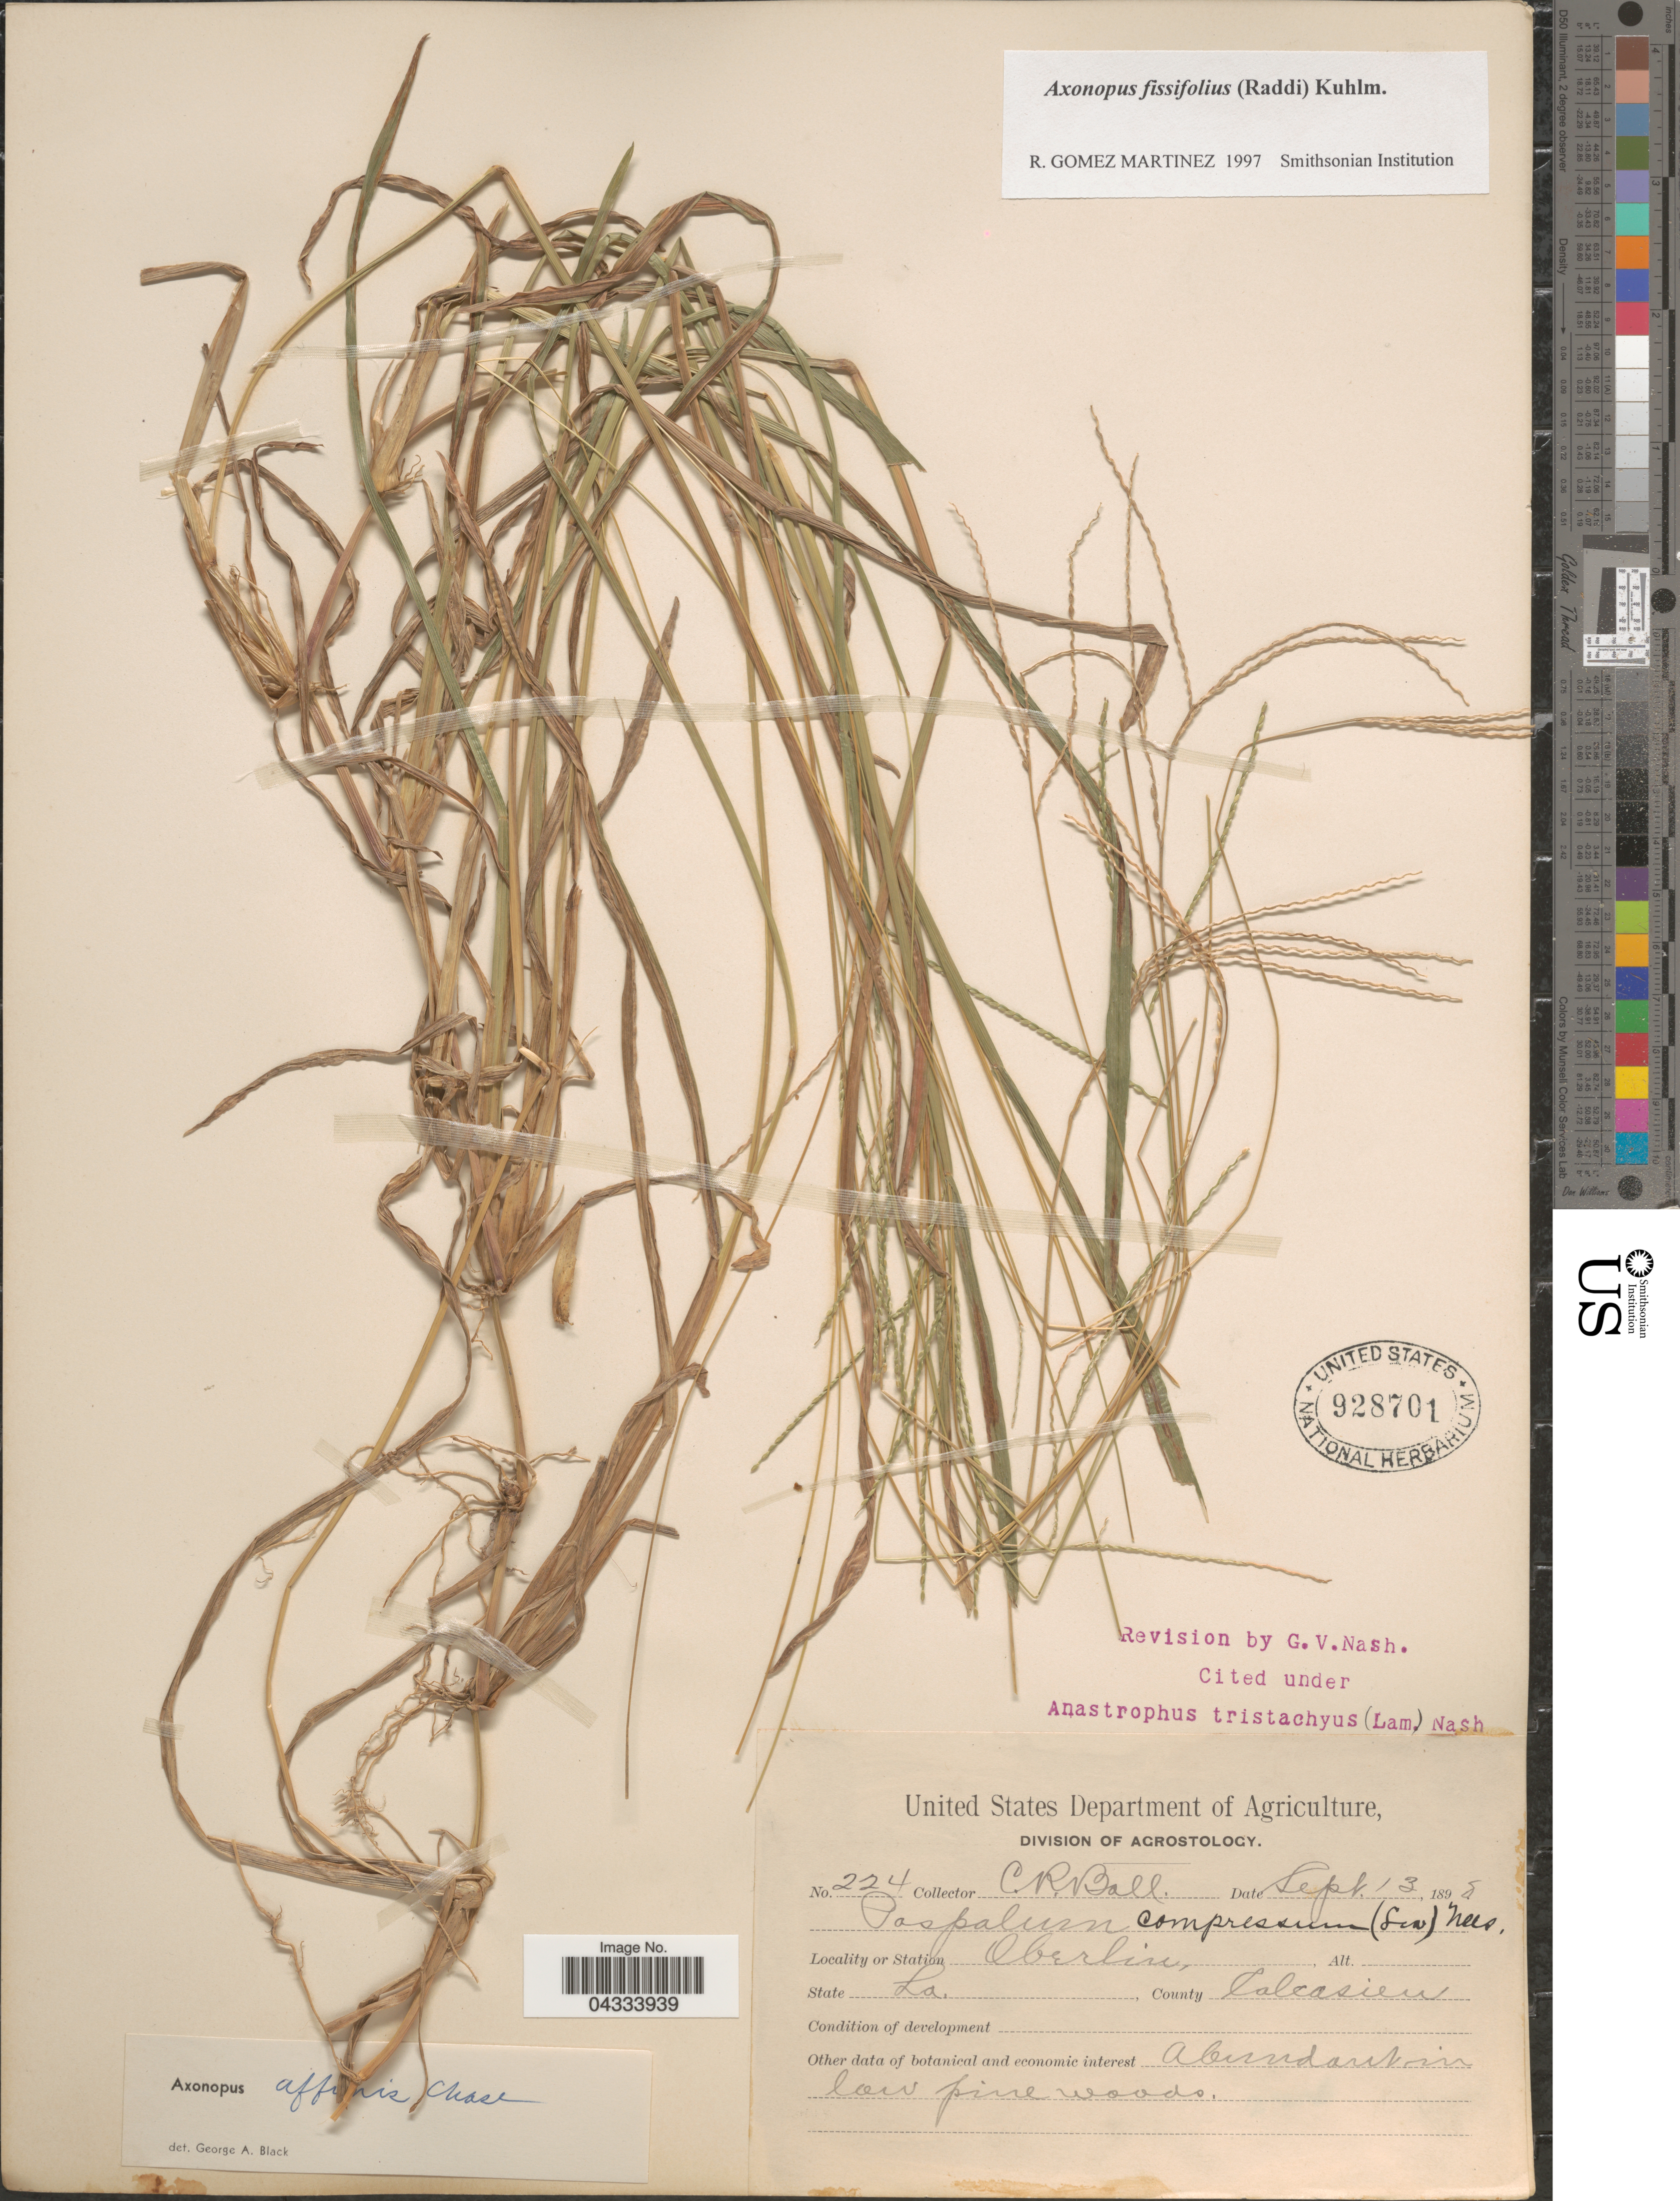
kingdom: Plantae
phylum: Tracheophyta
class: Liliopsida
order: Poales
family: Poaceae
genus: Axonopus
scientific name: Axonopus fissifolius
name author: (Raddi) Kuhlm.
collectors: C. R. Ball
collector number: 224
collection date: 1898-09-13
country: United States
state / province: Louisiana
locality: Oberlin. County Calcasieu.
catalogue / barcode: US 928701